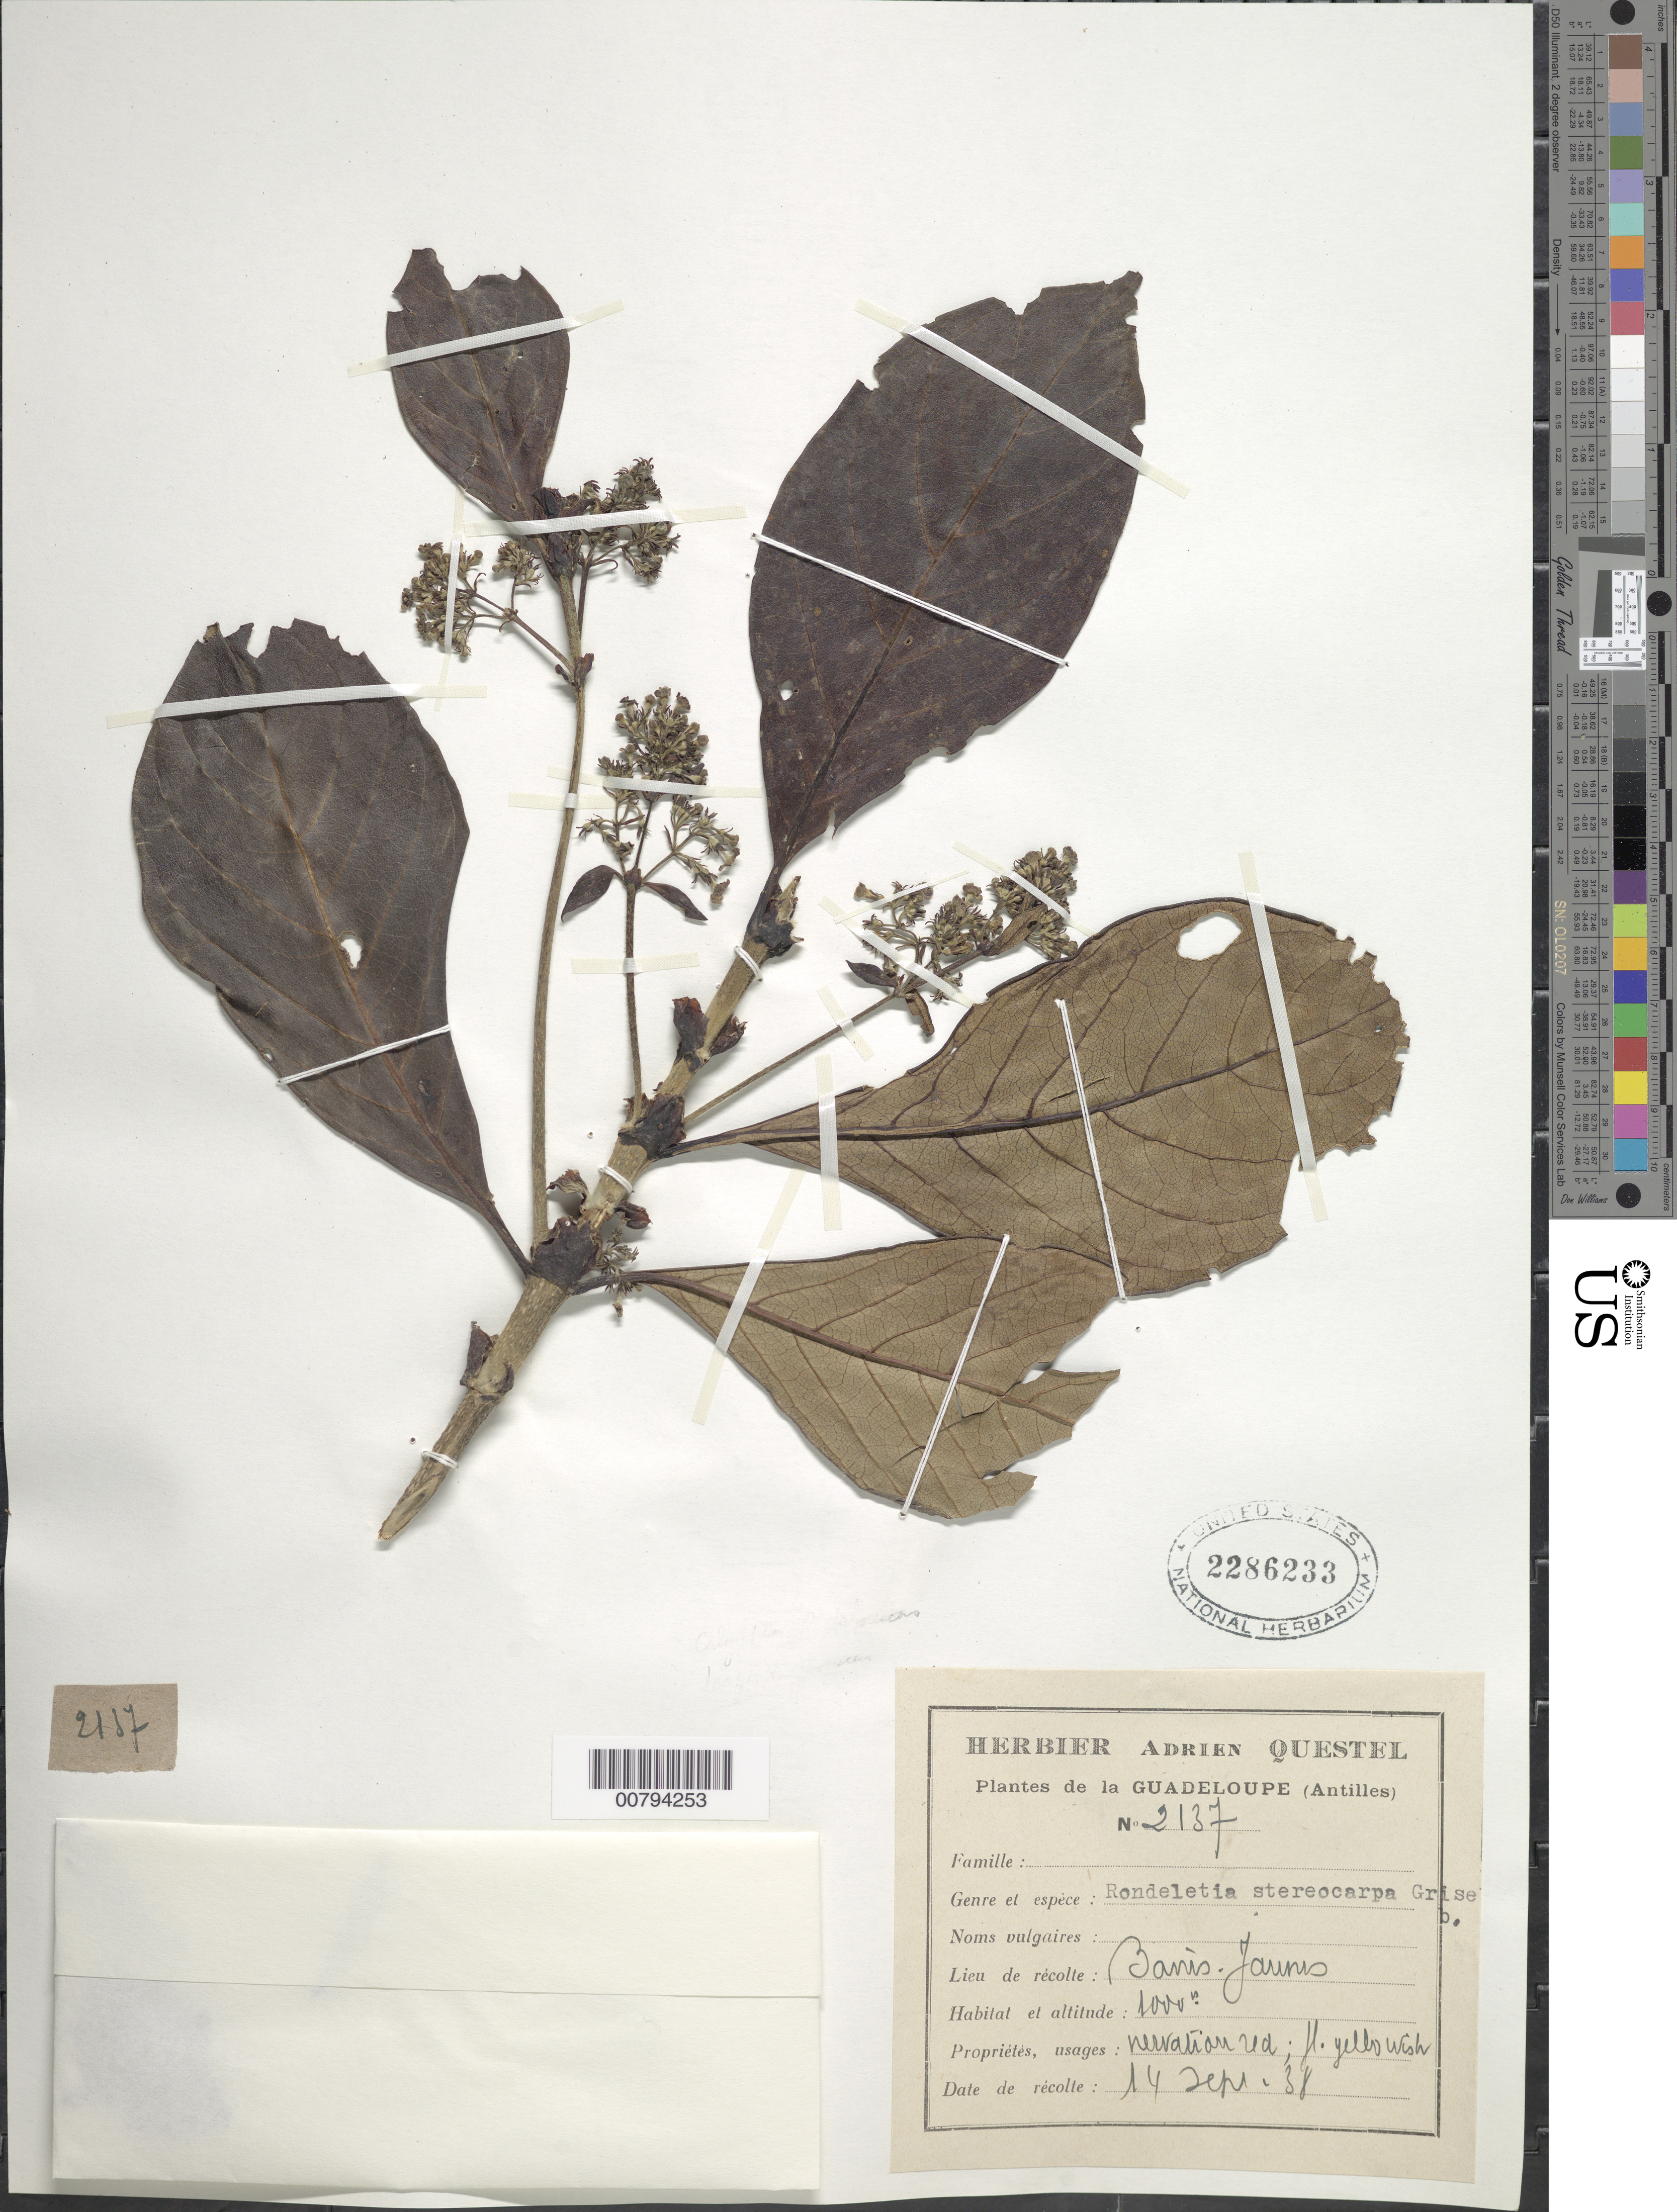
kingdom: Plantae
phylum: Tracheophyta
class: Magnoliopsida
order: Gentianales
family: Rubiaceae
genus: Rondeletia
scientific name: Rondeletia parviflora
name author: Poir.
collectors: A. Questel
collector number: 2137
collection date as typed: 14 Sep 1938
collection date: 1938-09-14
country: Guadeloupe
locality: Banis Jaunis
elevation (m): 1000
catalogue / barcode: US 2286233